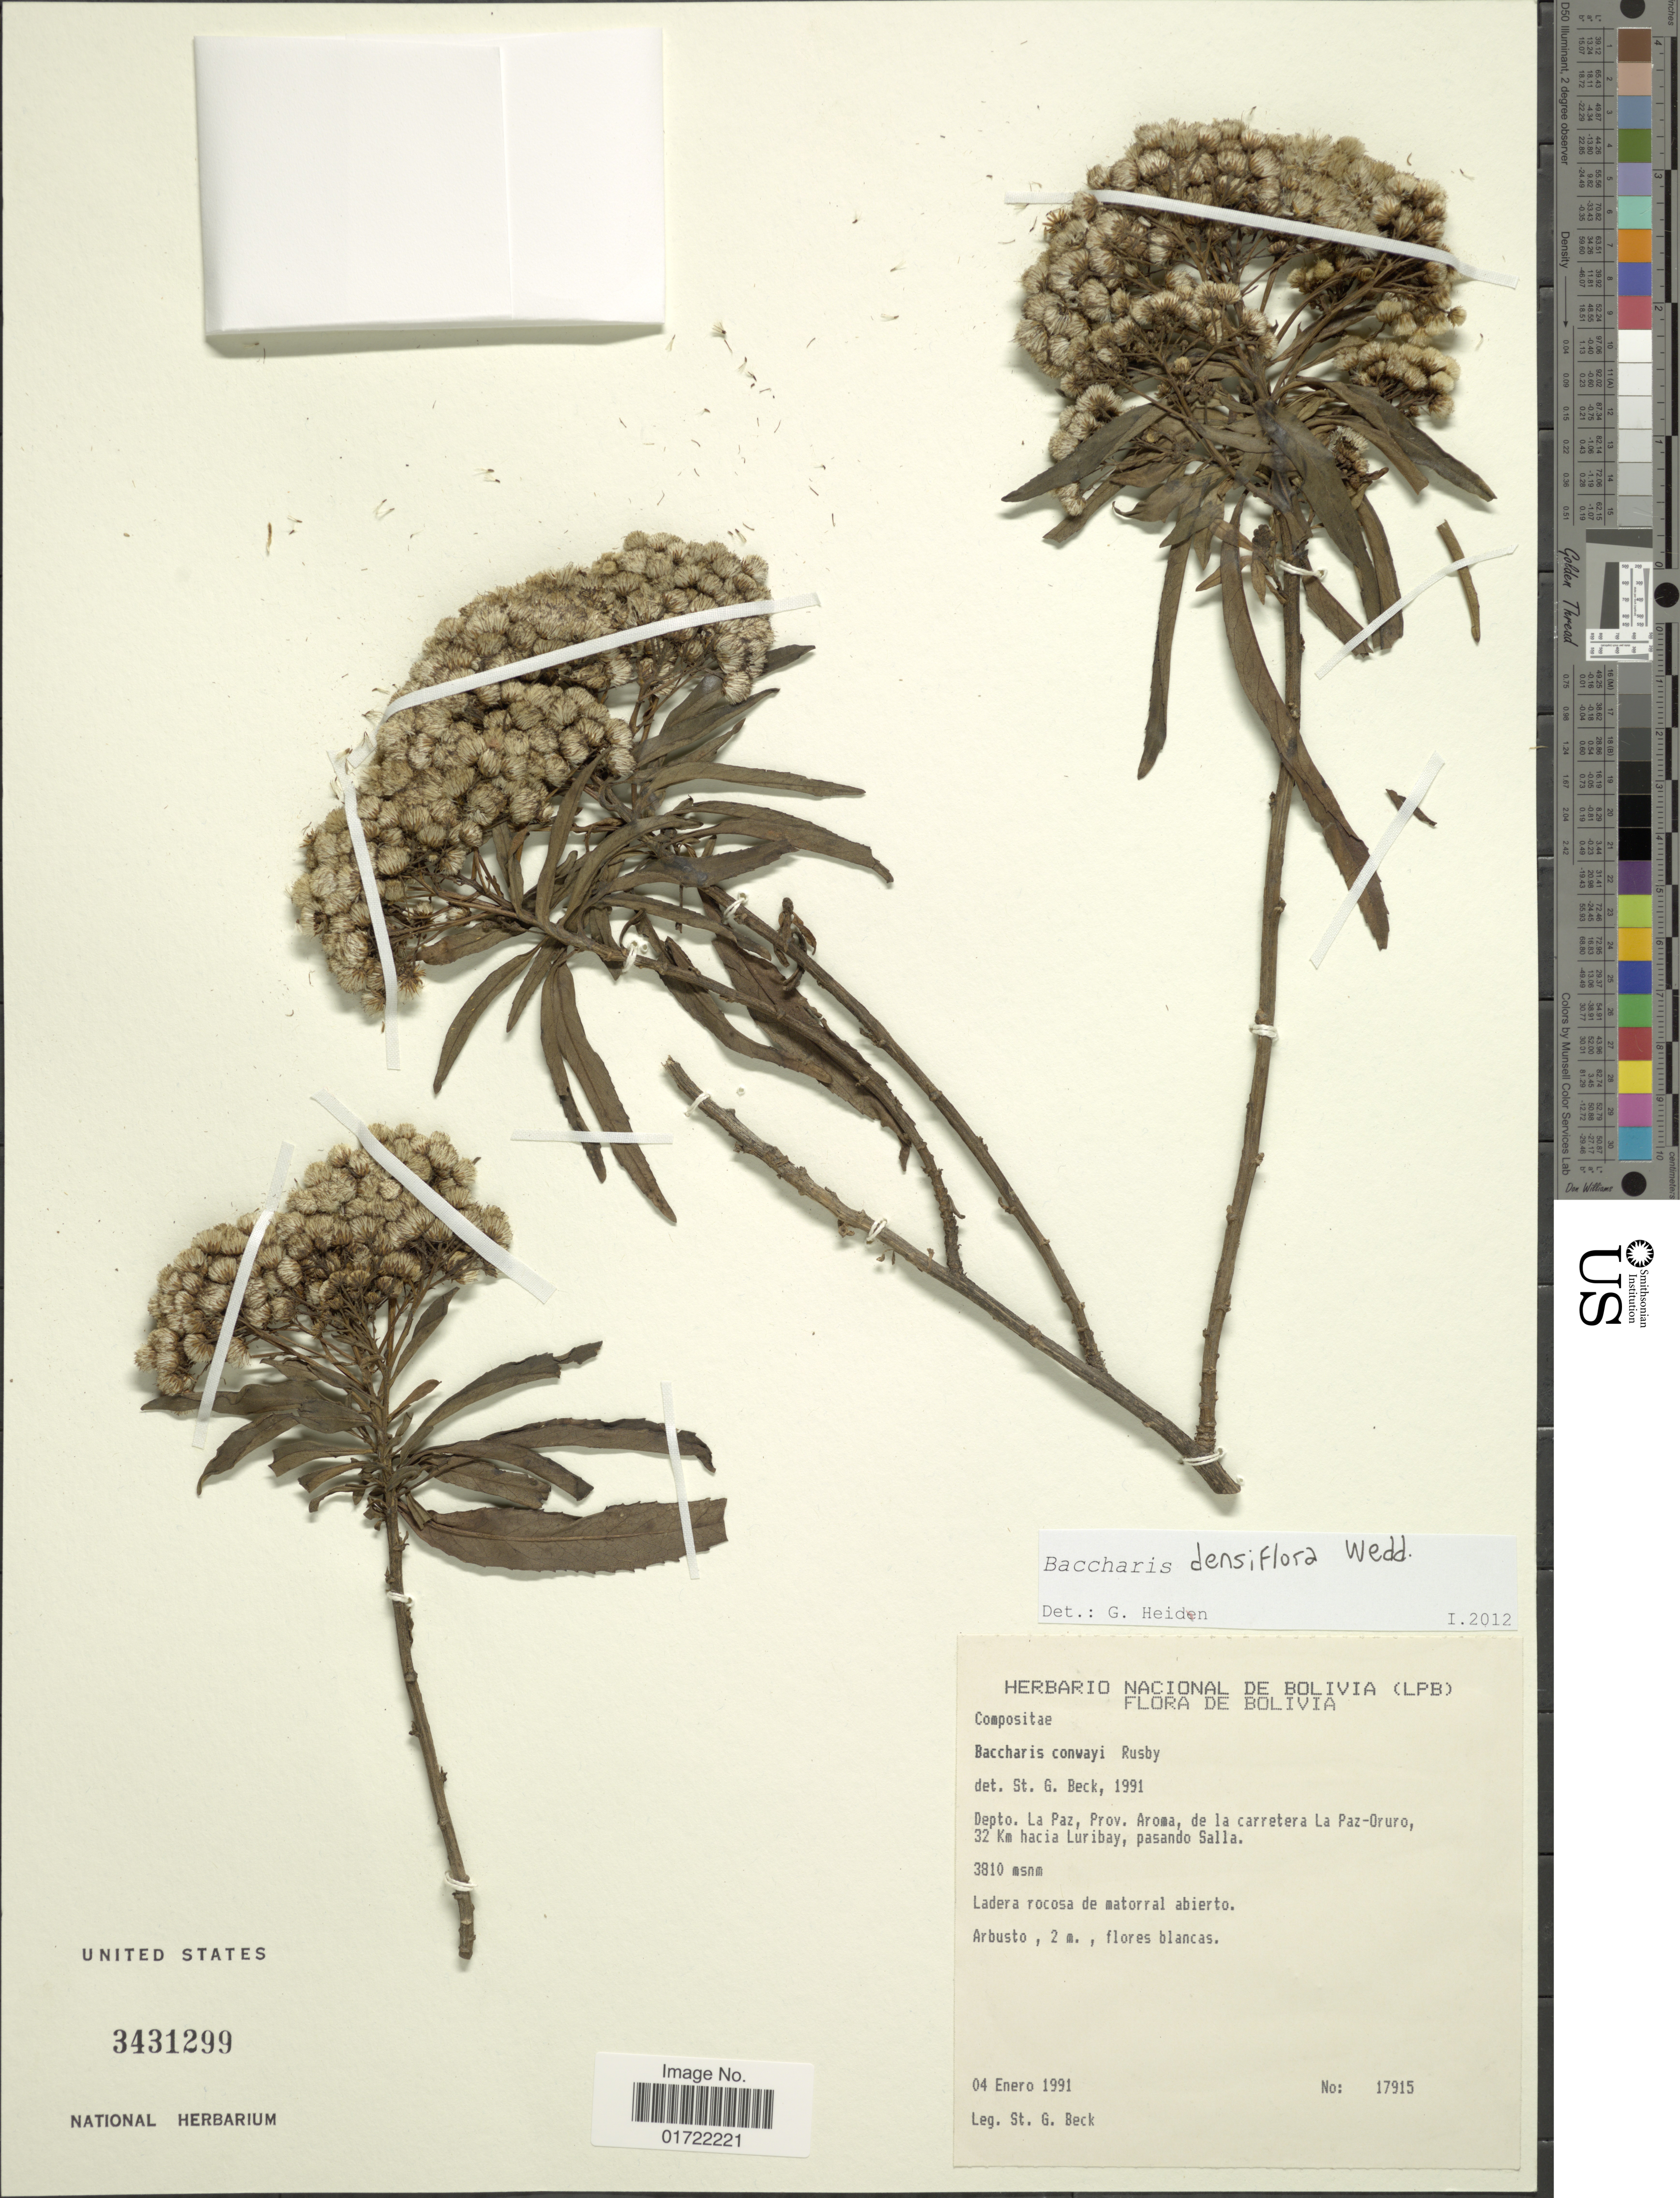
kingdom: Plantae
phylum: Tracheophyta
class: Magnoliopsida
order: Asterales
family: Asteraceae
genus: Baccharis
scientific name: Baccharis densifolia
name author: Rusby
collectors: S. G. Beck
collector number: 17915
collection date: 1991-01-04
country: Bolivia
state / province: La Paz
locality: Prov. Aroma, de la carretera La Paz-Oruro, 32 km hacia Luribay, pasando Salla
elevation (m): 3810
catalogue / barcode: US 3431299